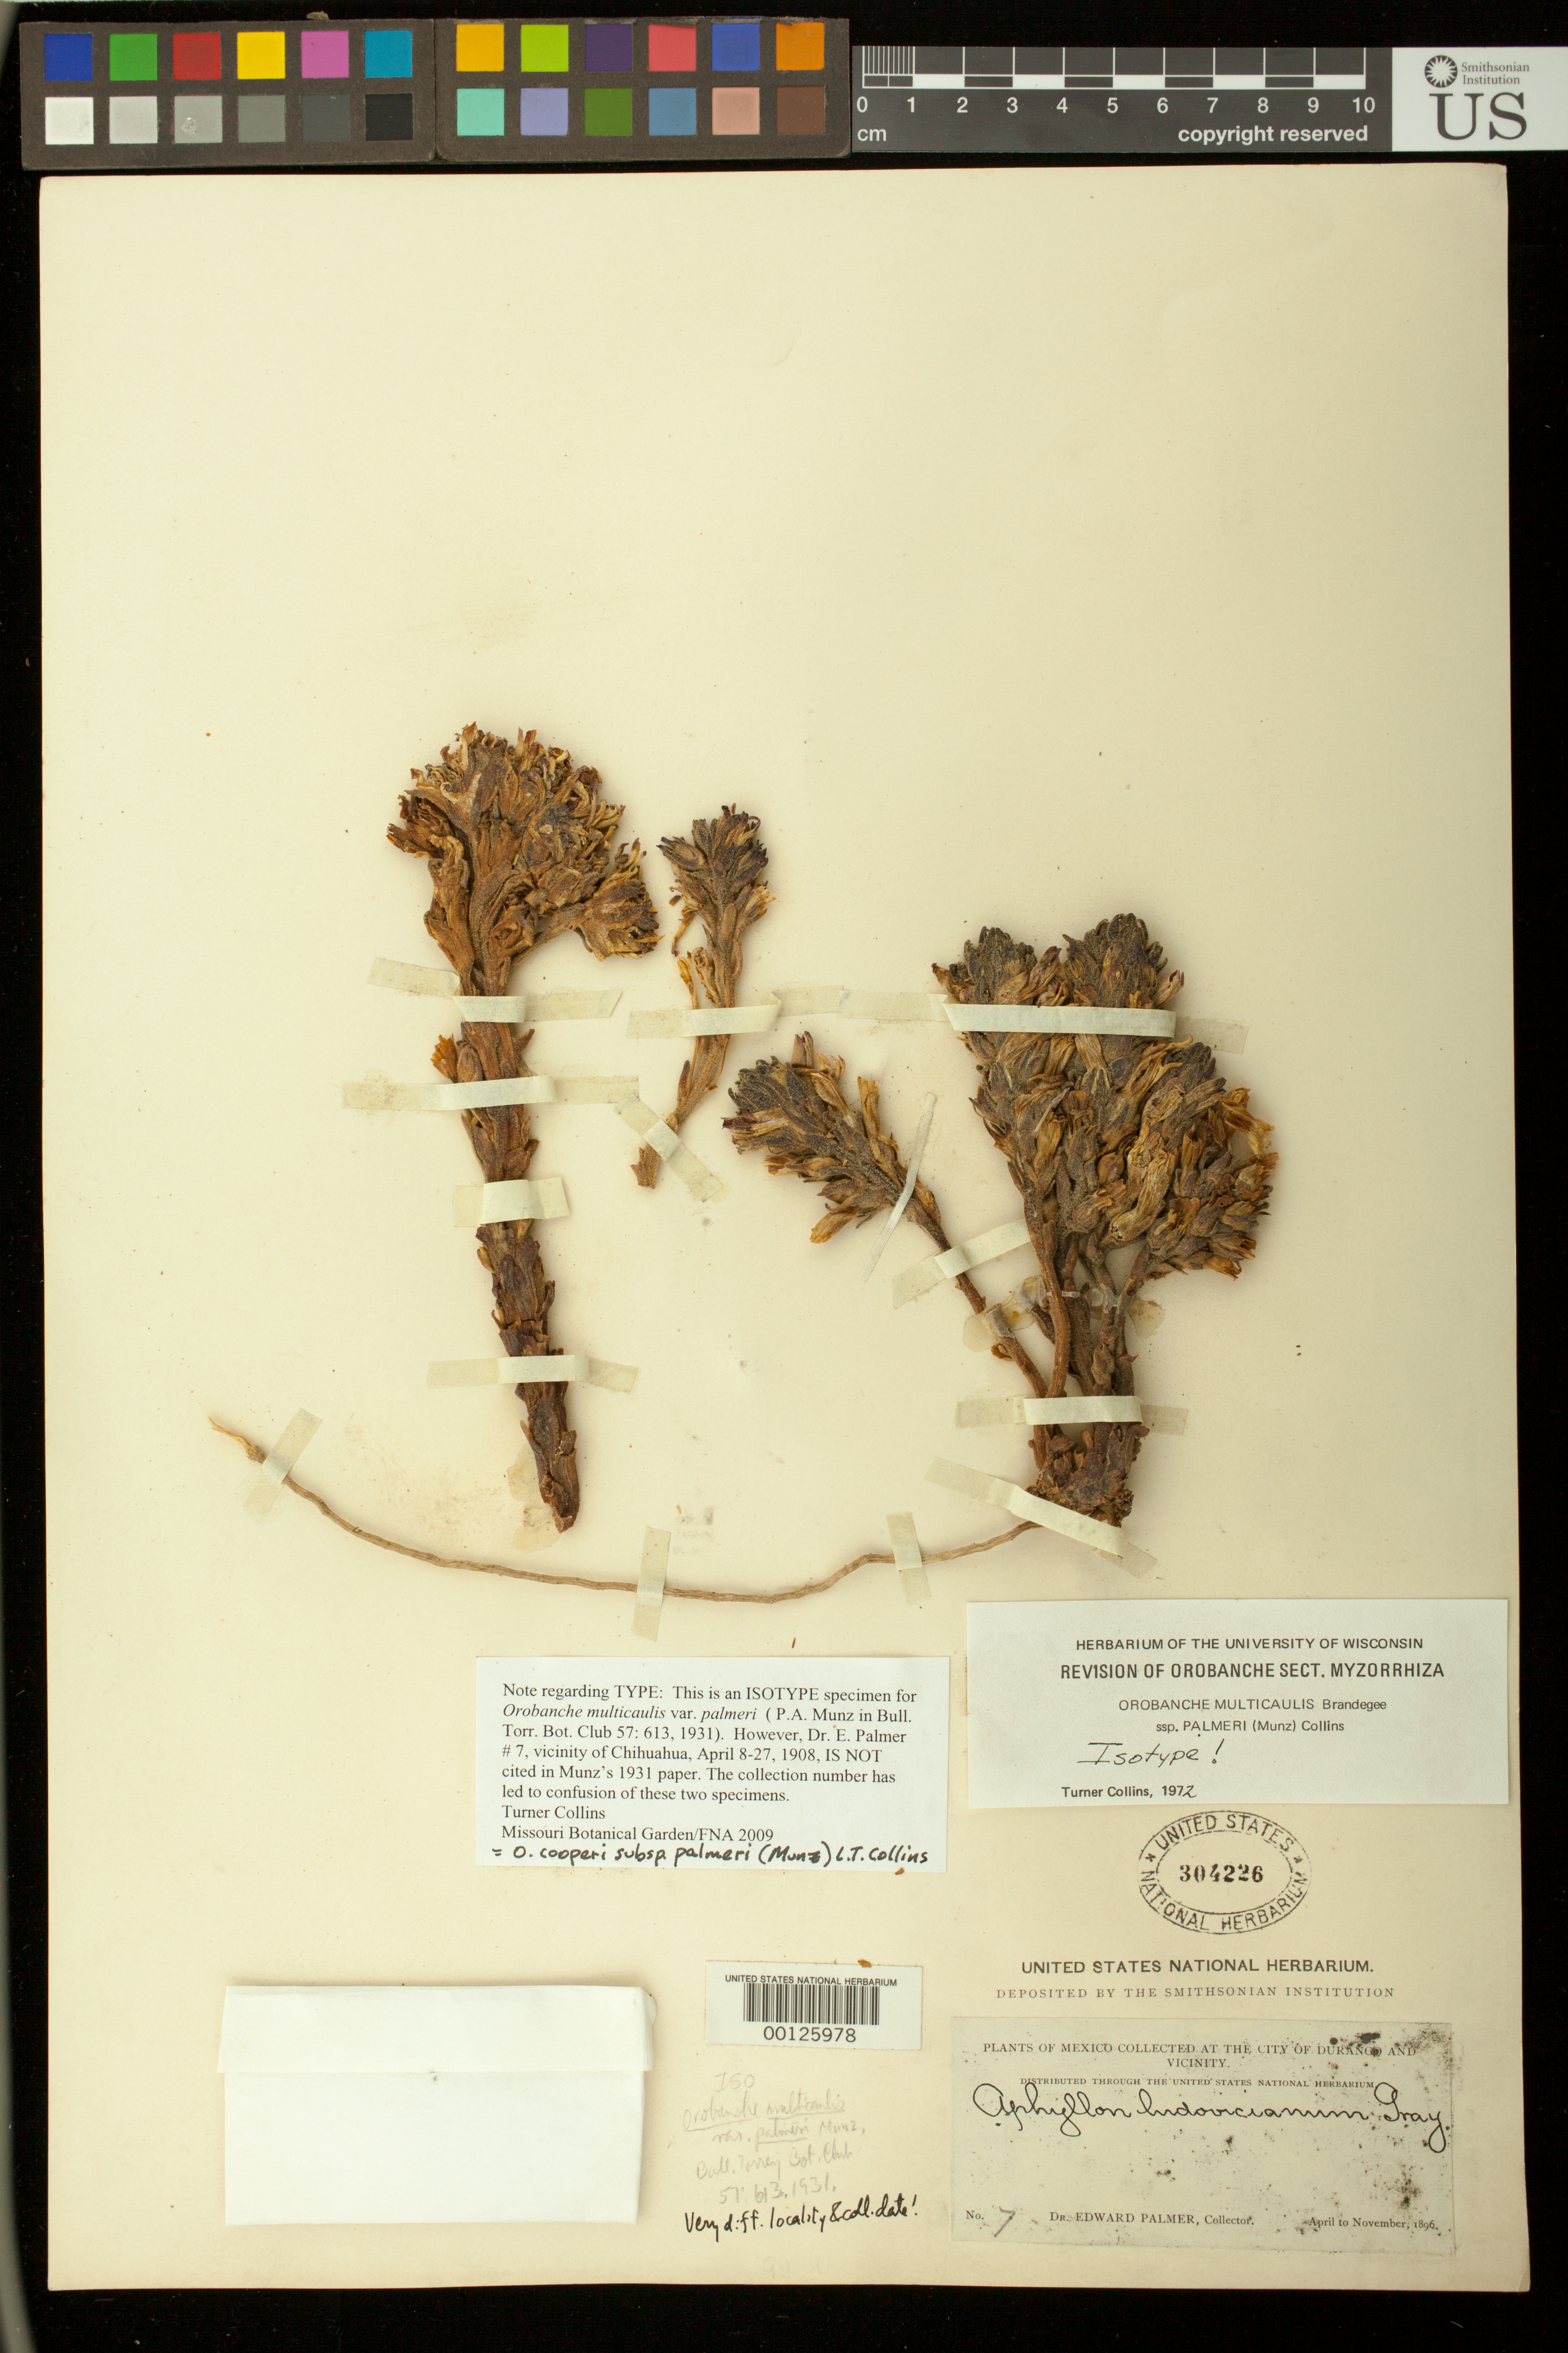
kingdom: Plantae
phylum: Tracheophyta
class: Magnoliopsida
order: Lamiales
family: Orobanchaceae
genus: Orobanche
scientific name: Orobanche multicaulis var. palmeri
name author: Munz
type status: Isotype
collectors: E. Palmer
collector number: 7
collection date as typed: Apr 1896 to -- Nov 1896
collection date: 1896-04/1896-11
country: Mexico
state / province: Durango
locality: Durango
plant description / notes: Protologue, "Type, from city of Durango, Mexico, at 6207 ft. alt., on Baccharis, collected April, 1896, Dr. E. Palmer 7 (Gray Herbarium)." A second US collection of "Palmer 7" (573481) was collected at a different location & date and is not a duplicate of the type (but was erroneously annotated as an isotype and included in Type Register prior to March 2016; has been re-filed in main herbarium as Orobanche cooperi ssp. pringlei).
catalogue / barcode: US 304226